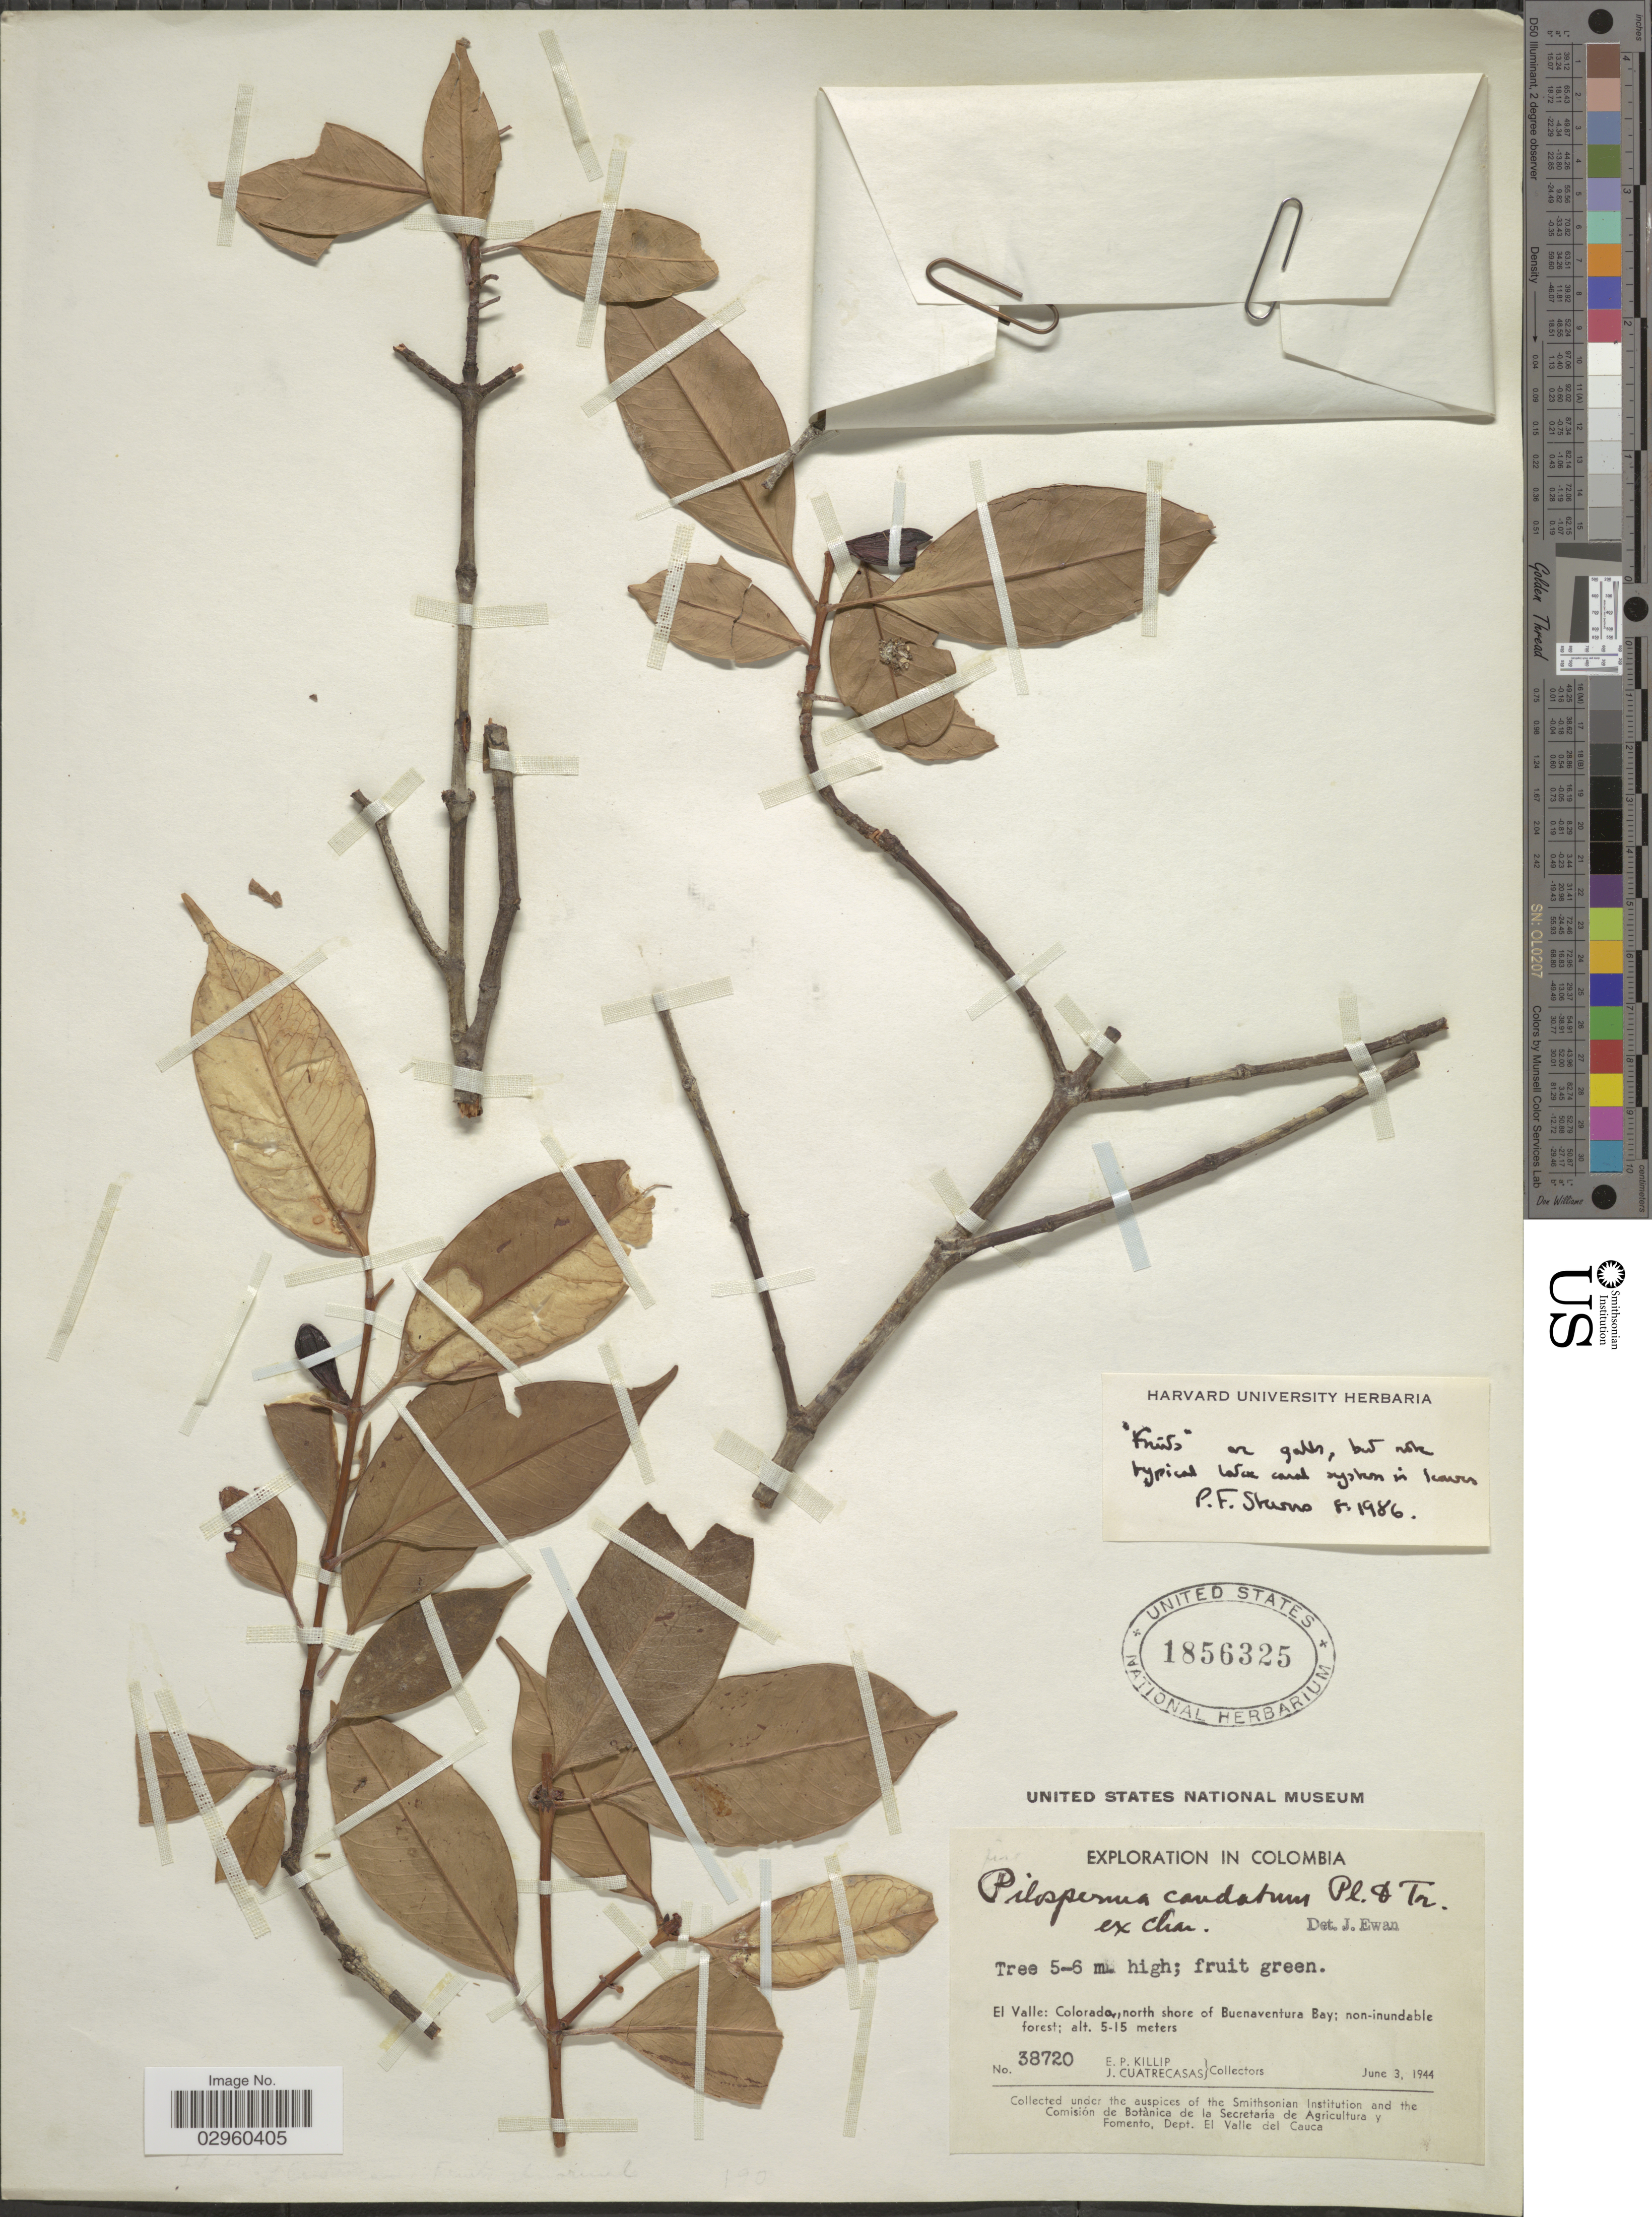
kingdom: Plantae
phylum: Tracheophyta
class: Magnoliopsida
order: Malpighiales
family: Clusiaceae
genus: Clusia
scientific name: Clusia caudata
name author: (Planch. & Triana) Pipoly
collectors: E. P. Killip & J. Cuatrecasas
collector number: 38720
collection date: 1944-06-03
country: Colombia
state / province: Valle del Cauca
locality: El Valle: Colorado, north shore of Buenaventura Bay.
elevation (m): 5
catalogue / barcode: US 1856325